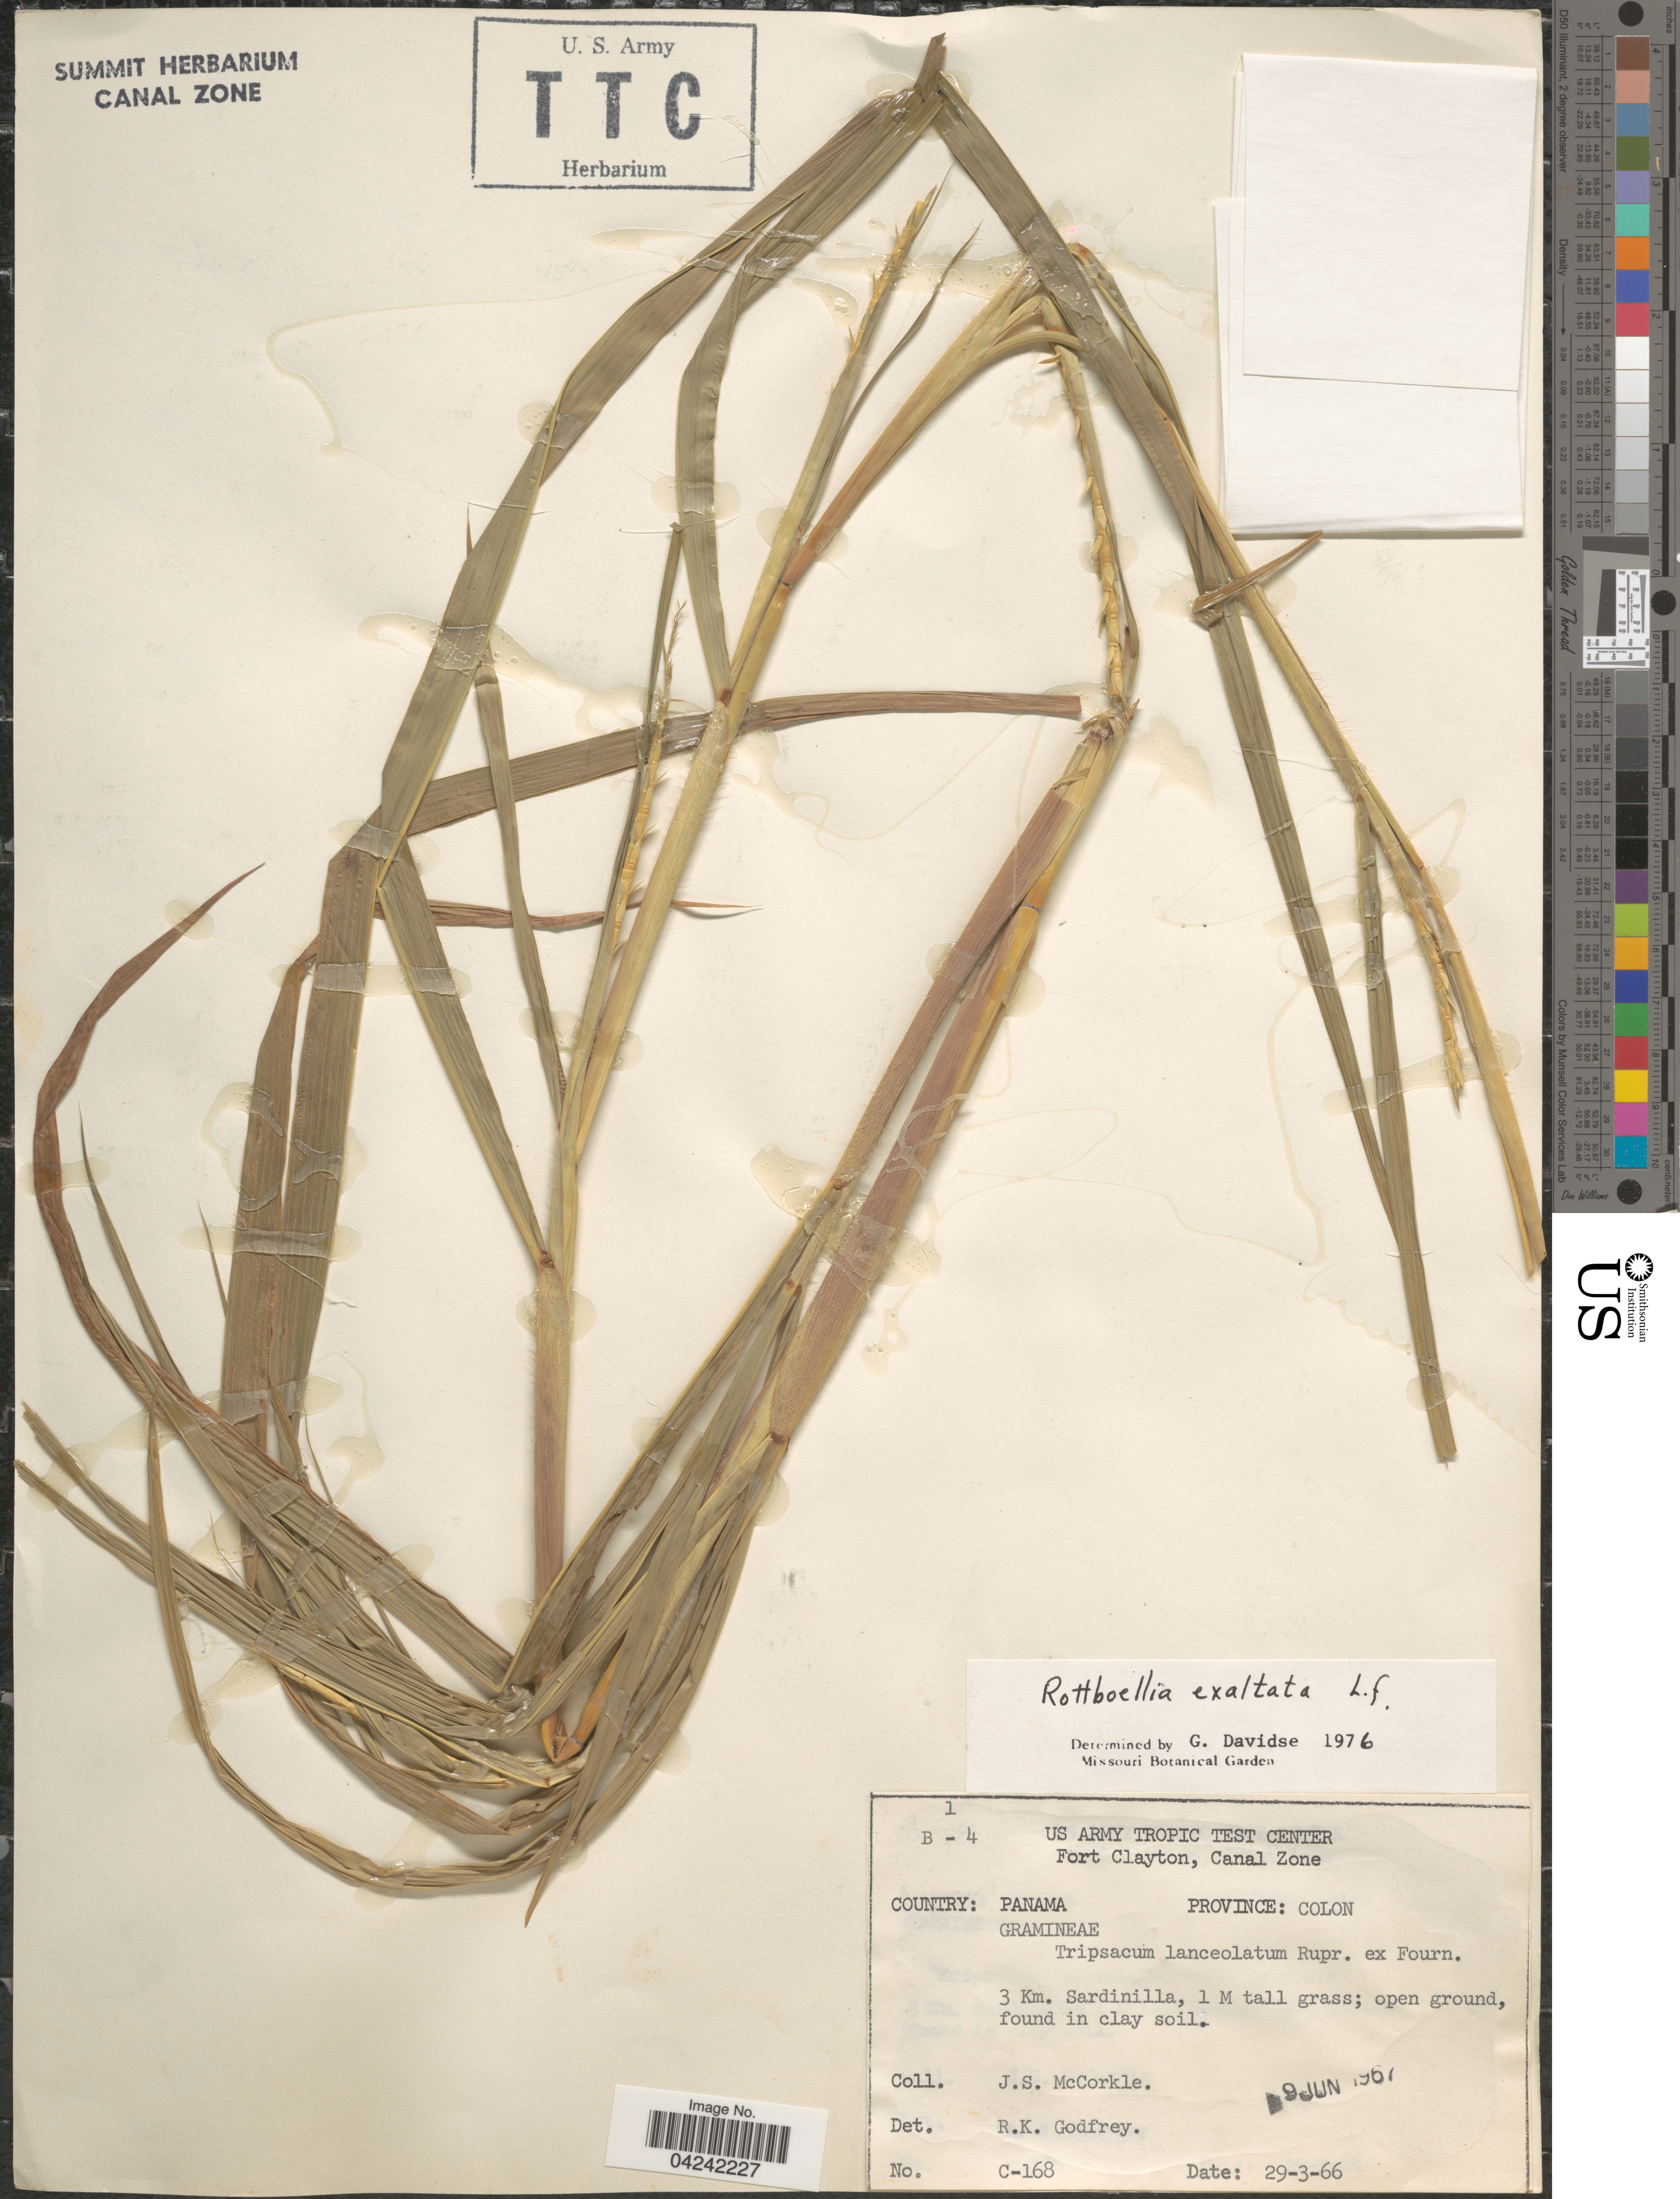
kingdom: Plantae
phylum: Tracheophyta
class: Liliopsida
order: Poales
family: Poaceae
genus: Rottboellia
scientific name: Rottboellia cochinchinensis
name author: (Lour.) Clayton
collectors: J. McCorkle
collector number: C-168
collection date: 1967-06-09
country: Panama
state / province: Colón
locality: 3 Km. Sardinilla.